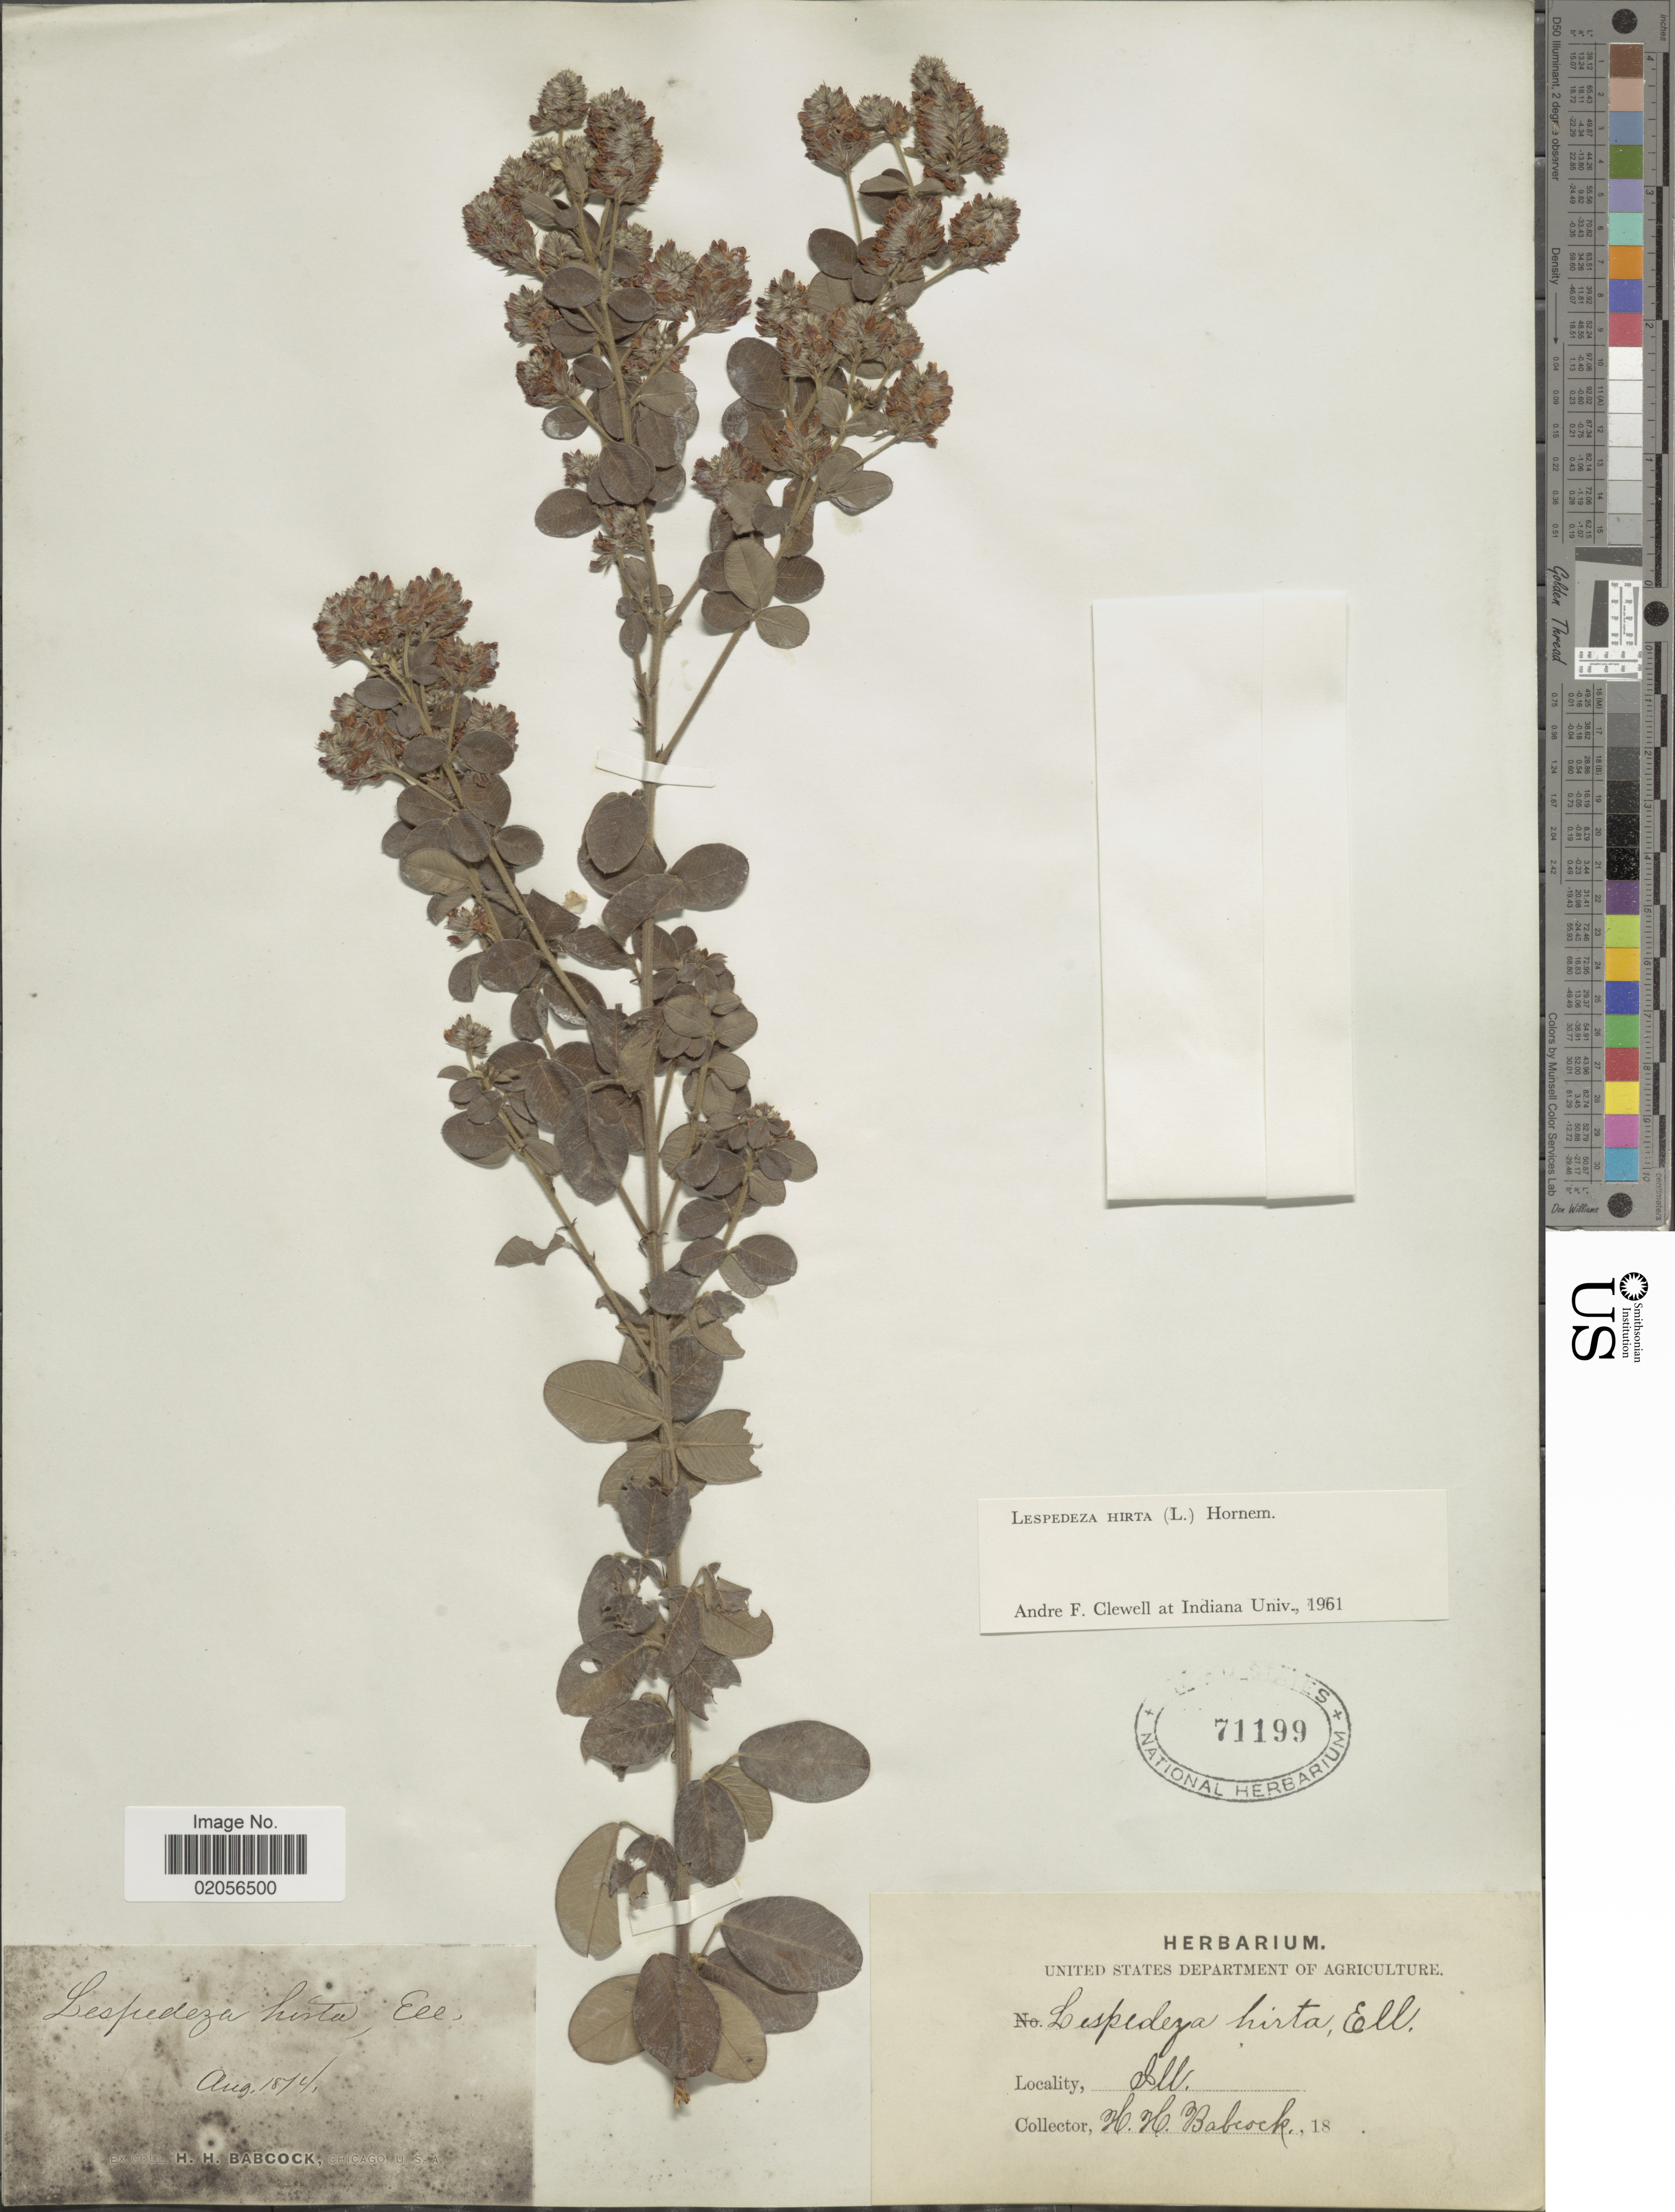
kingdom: Plantae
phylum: Tracheophyta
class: Magnoliopsida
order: Fabales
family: Fabaceae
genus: Lespedeza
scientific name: Lespedeza hirta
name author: (L.) Hornem.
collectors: H. Babcock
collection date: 1874-08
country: United States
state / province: Illinois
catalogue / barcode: US 71199